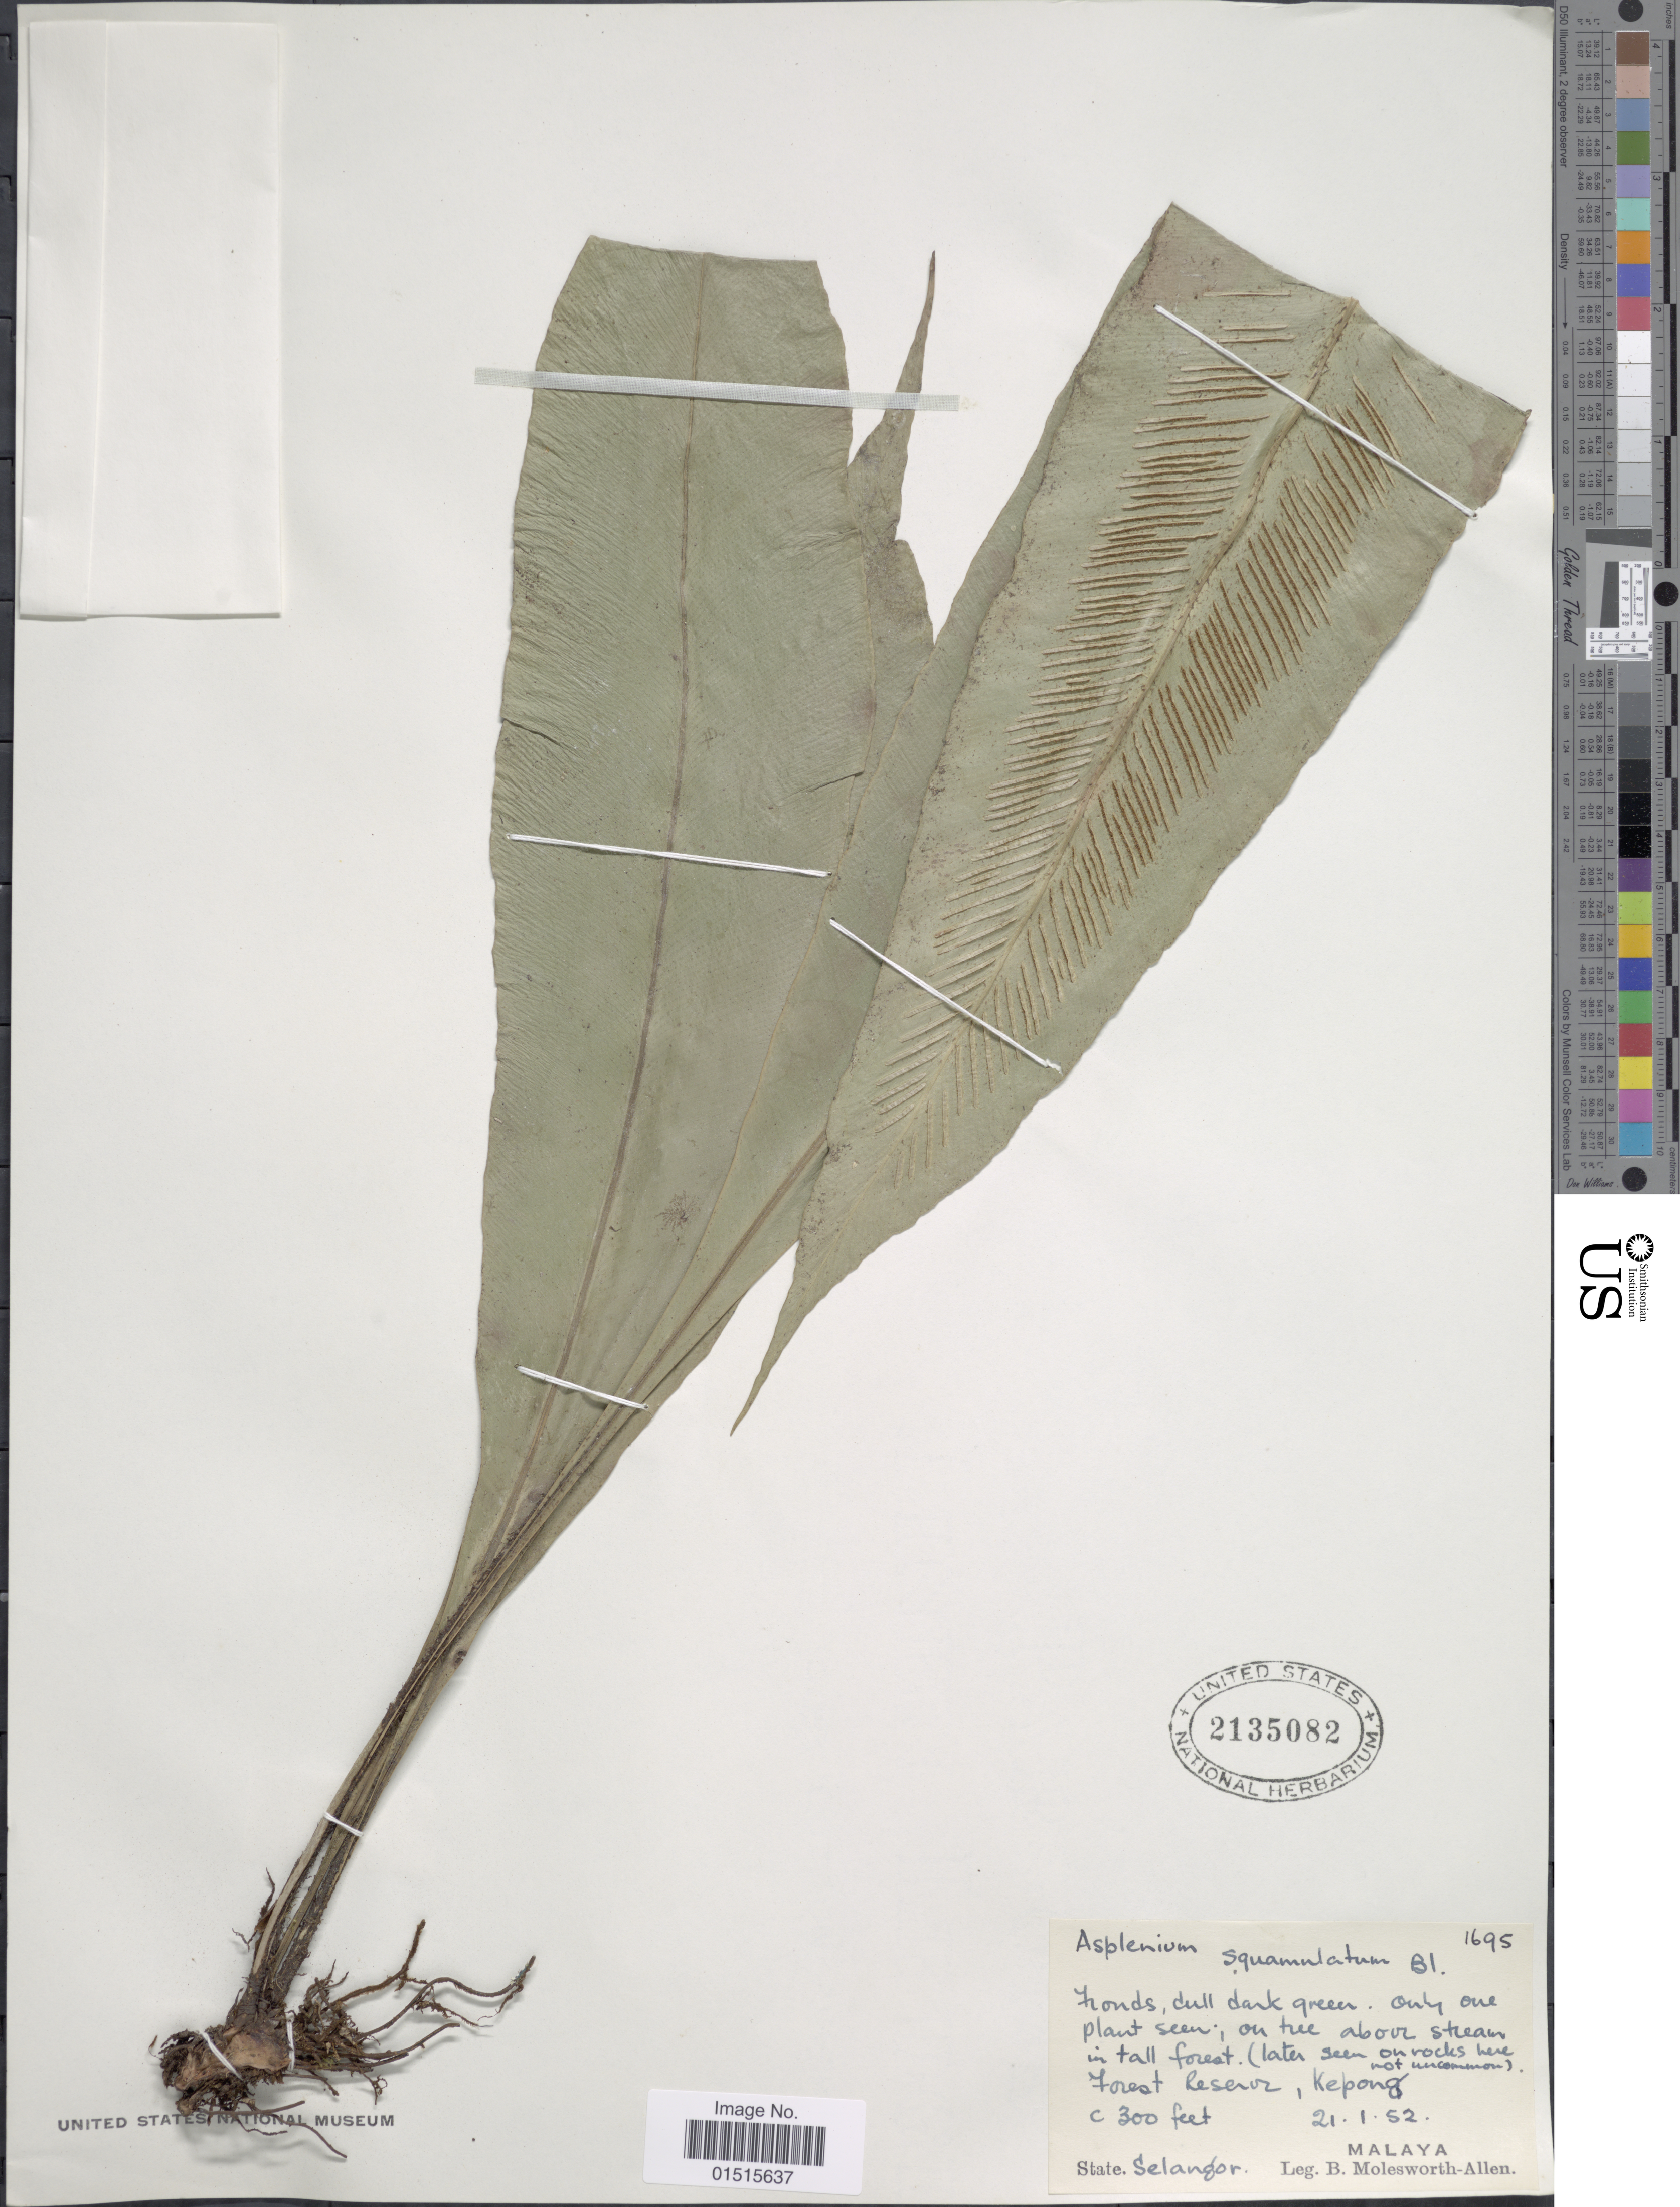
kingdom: Plantae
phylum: Tracheophyta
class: Polypodiopsida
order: Polypodiales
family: Aspleniaceae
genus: Asplenium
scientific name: Asplenium squamulatum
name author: Blume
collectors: B. E. G. Molesworth-Allen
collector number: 1695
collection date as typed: Transcribed d/m/y: 21/1/52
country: Malaysia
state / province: Kuala Lumpur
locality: Forest Reserve. Kepong, Selangor.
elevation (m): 91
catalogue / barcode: US 2135082